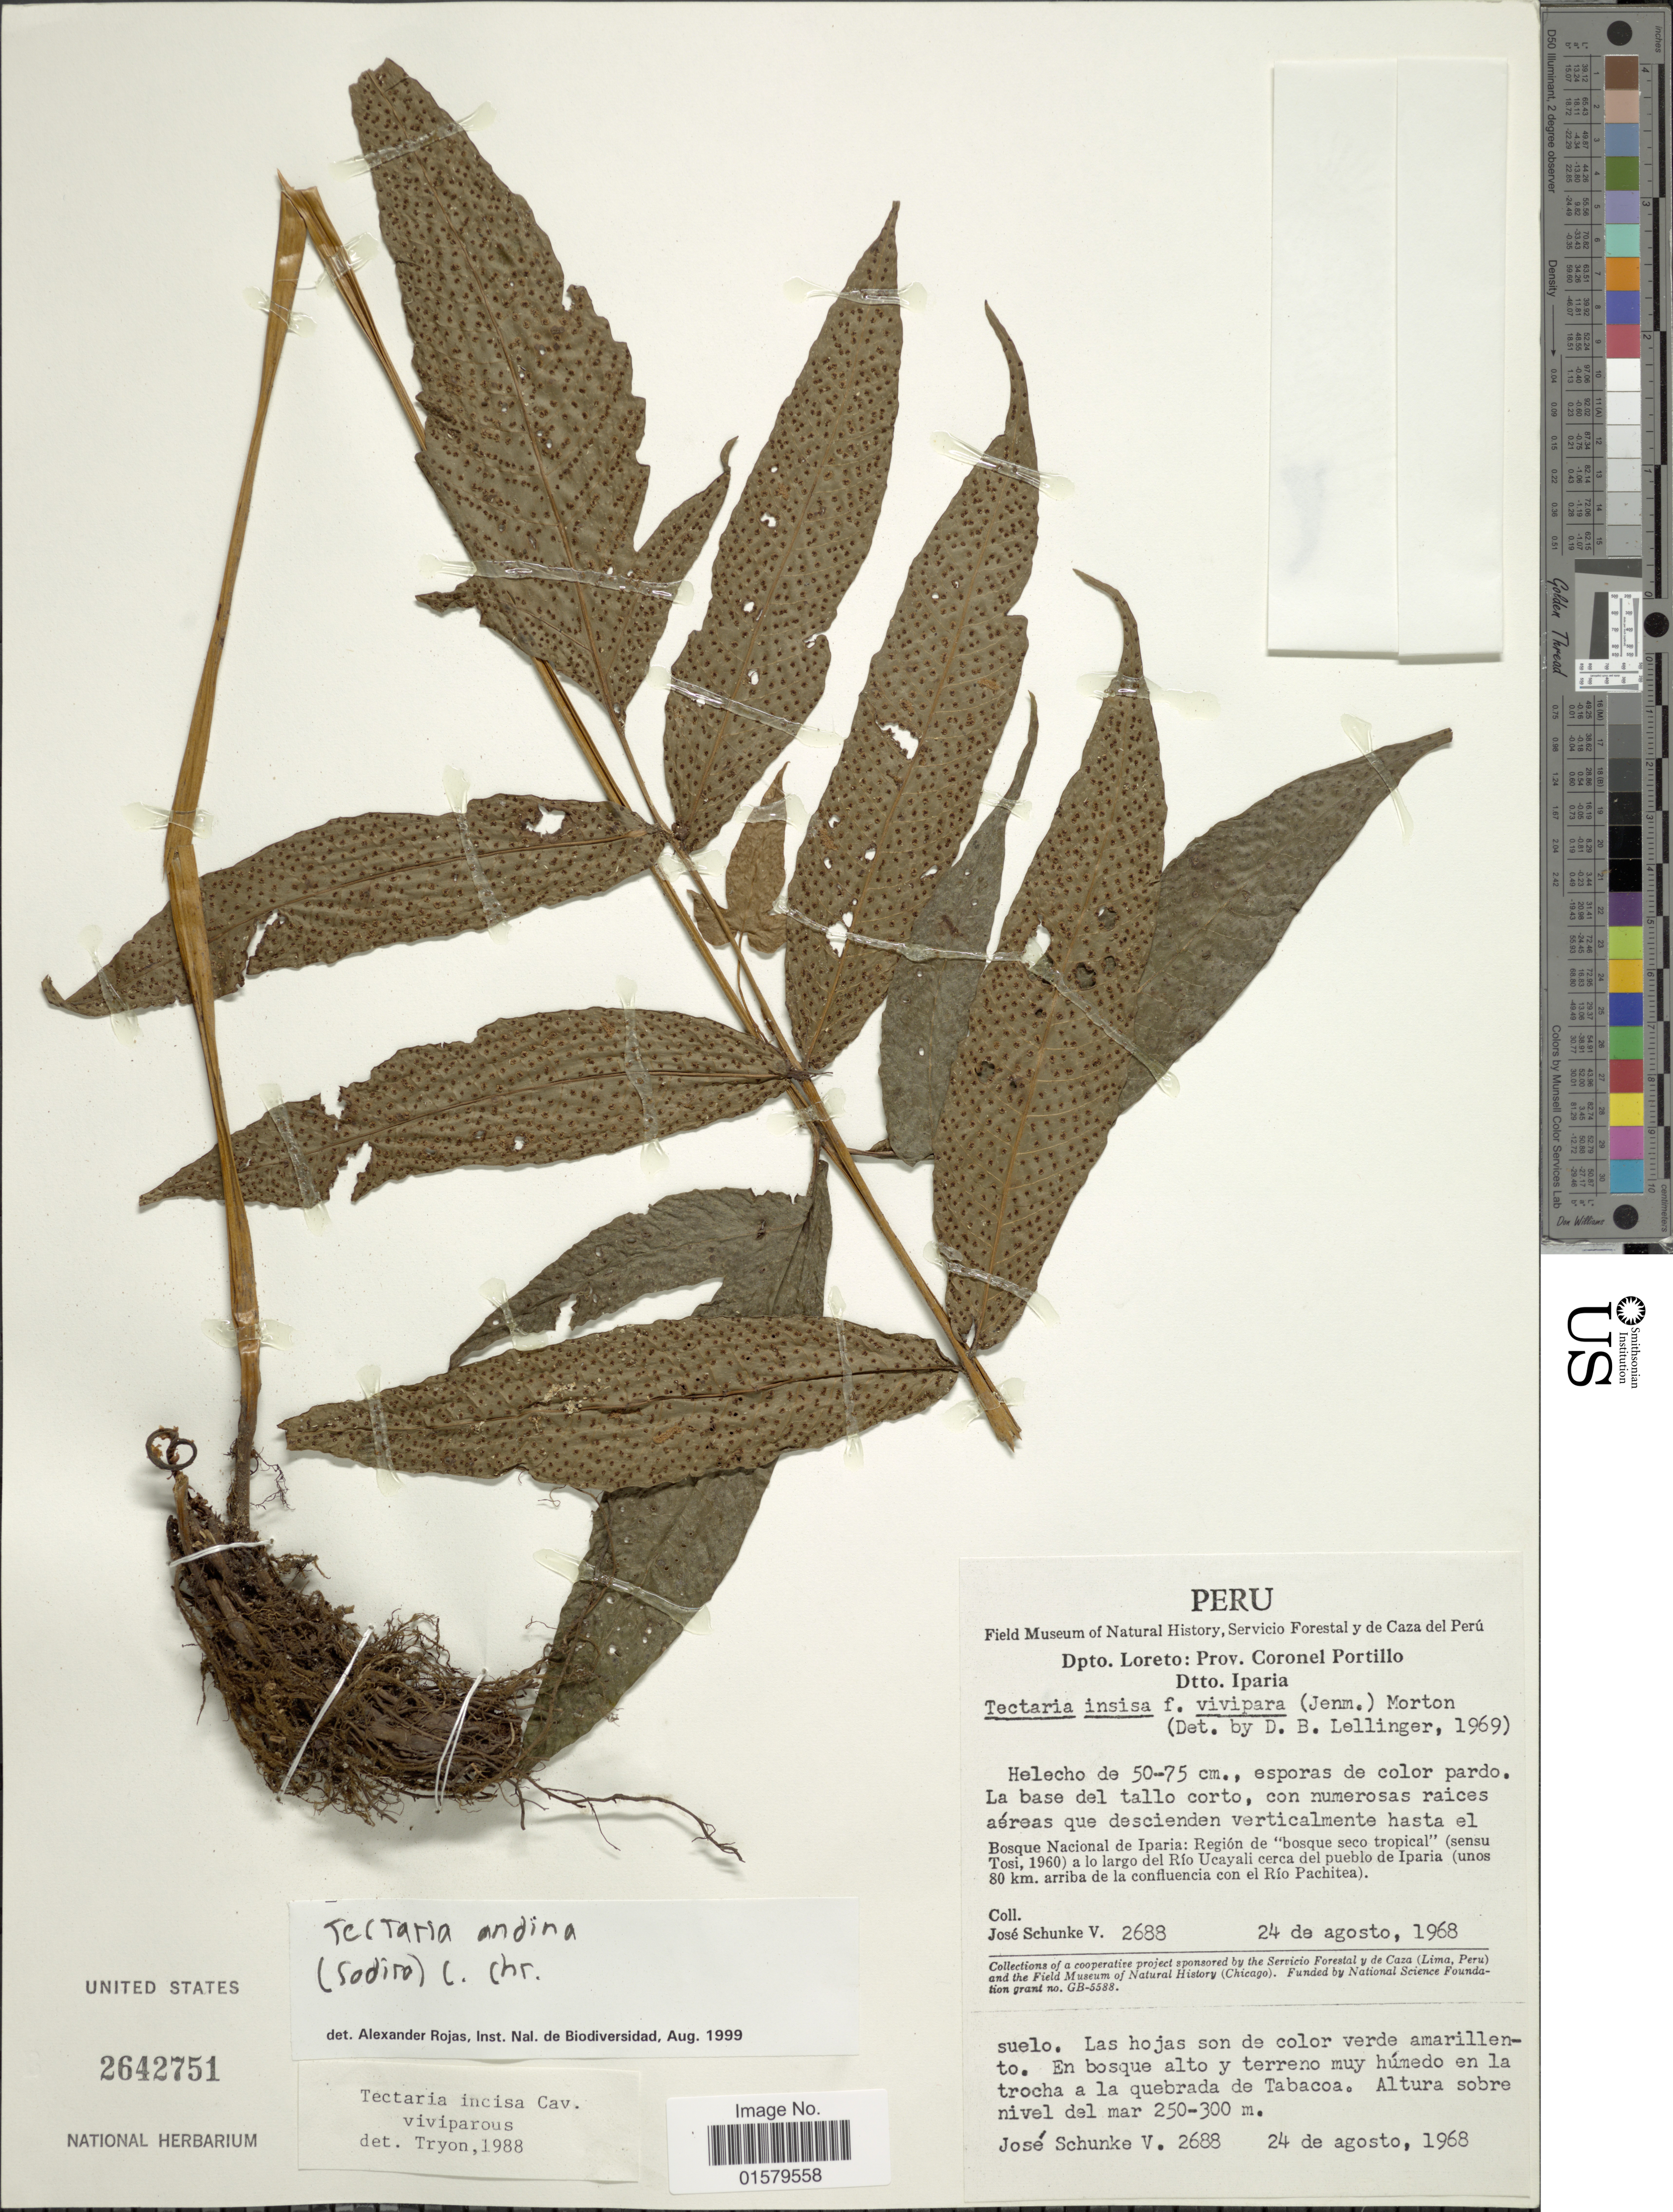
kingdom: Plantae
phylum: Tracheophyta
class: Polypodiopsida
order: Polypodiales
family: Tectariaceae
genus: Tectaria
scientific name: Tectaria andina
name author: (Baker) C. Chr.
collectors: J. Schunke Vigo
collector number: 2688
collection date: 1968-08-24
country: Peru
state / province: Loreto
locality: Prov. Coronel Portillo, Dtto. Iparia, Bosque Nacional de Iparia: Region de "bosque seco tropical" (sensu Tosi. 1960) a lo largo del Rio Ucayali cerca del pueblo de Iparia (unos 80 km. arriba de la confluencia con el Rio Pachitea)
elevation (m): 250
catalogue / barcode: US 2642751